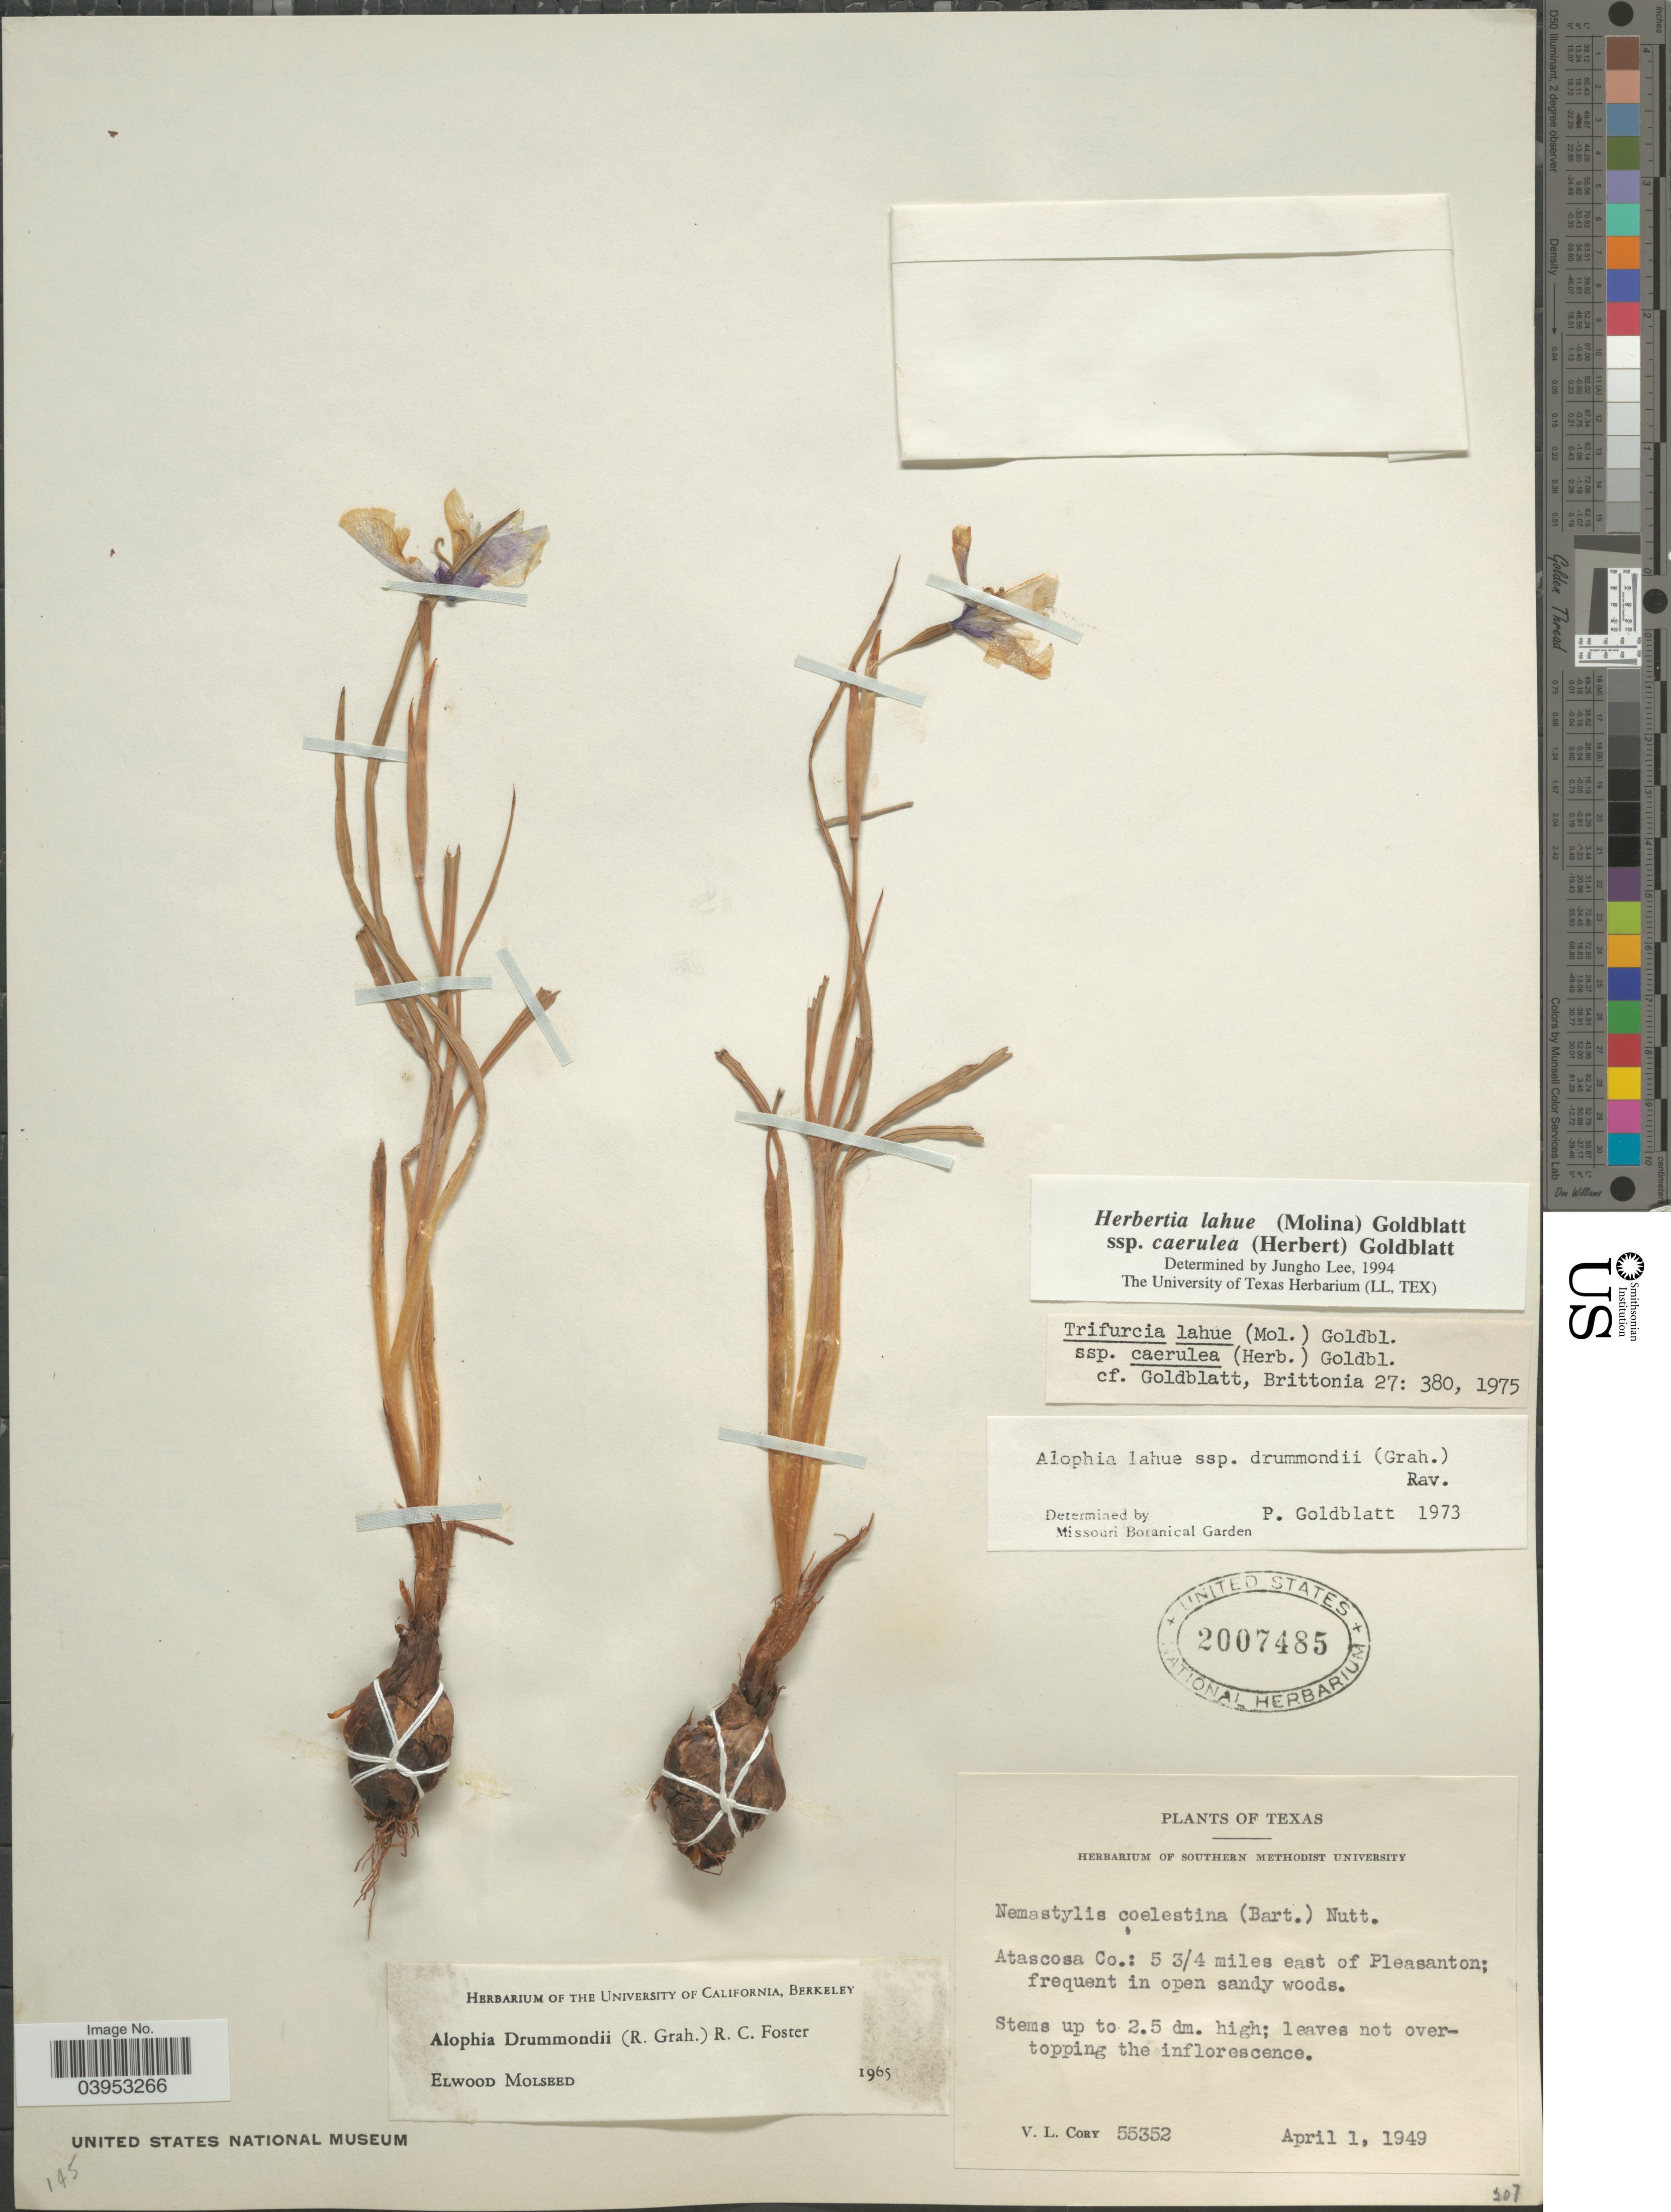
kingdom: Plantae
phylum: Tracheophyta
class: Liliopsida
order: Asparagales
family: Iridaceae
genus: Herbertia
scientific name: Herbertia lahue subsp. caerulea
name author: (Herb.) Goldblatt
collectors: V. Cory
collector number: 55352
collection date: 1949-04-01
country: United States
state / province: Texas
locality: Atascosa Co.: 5 ¾ miles east of Pleasanton.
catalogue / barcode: US 2007485